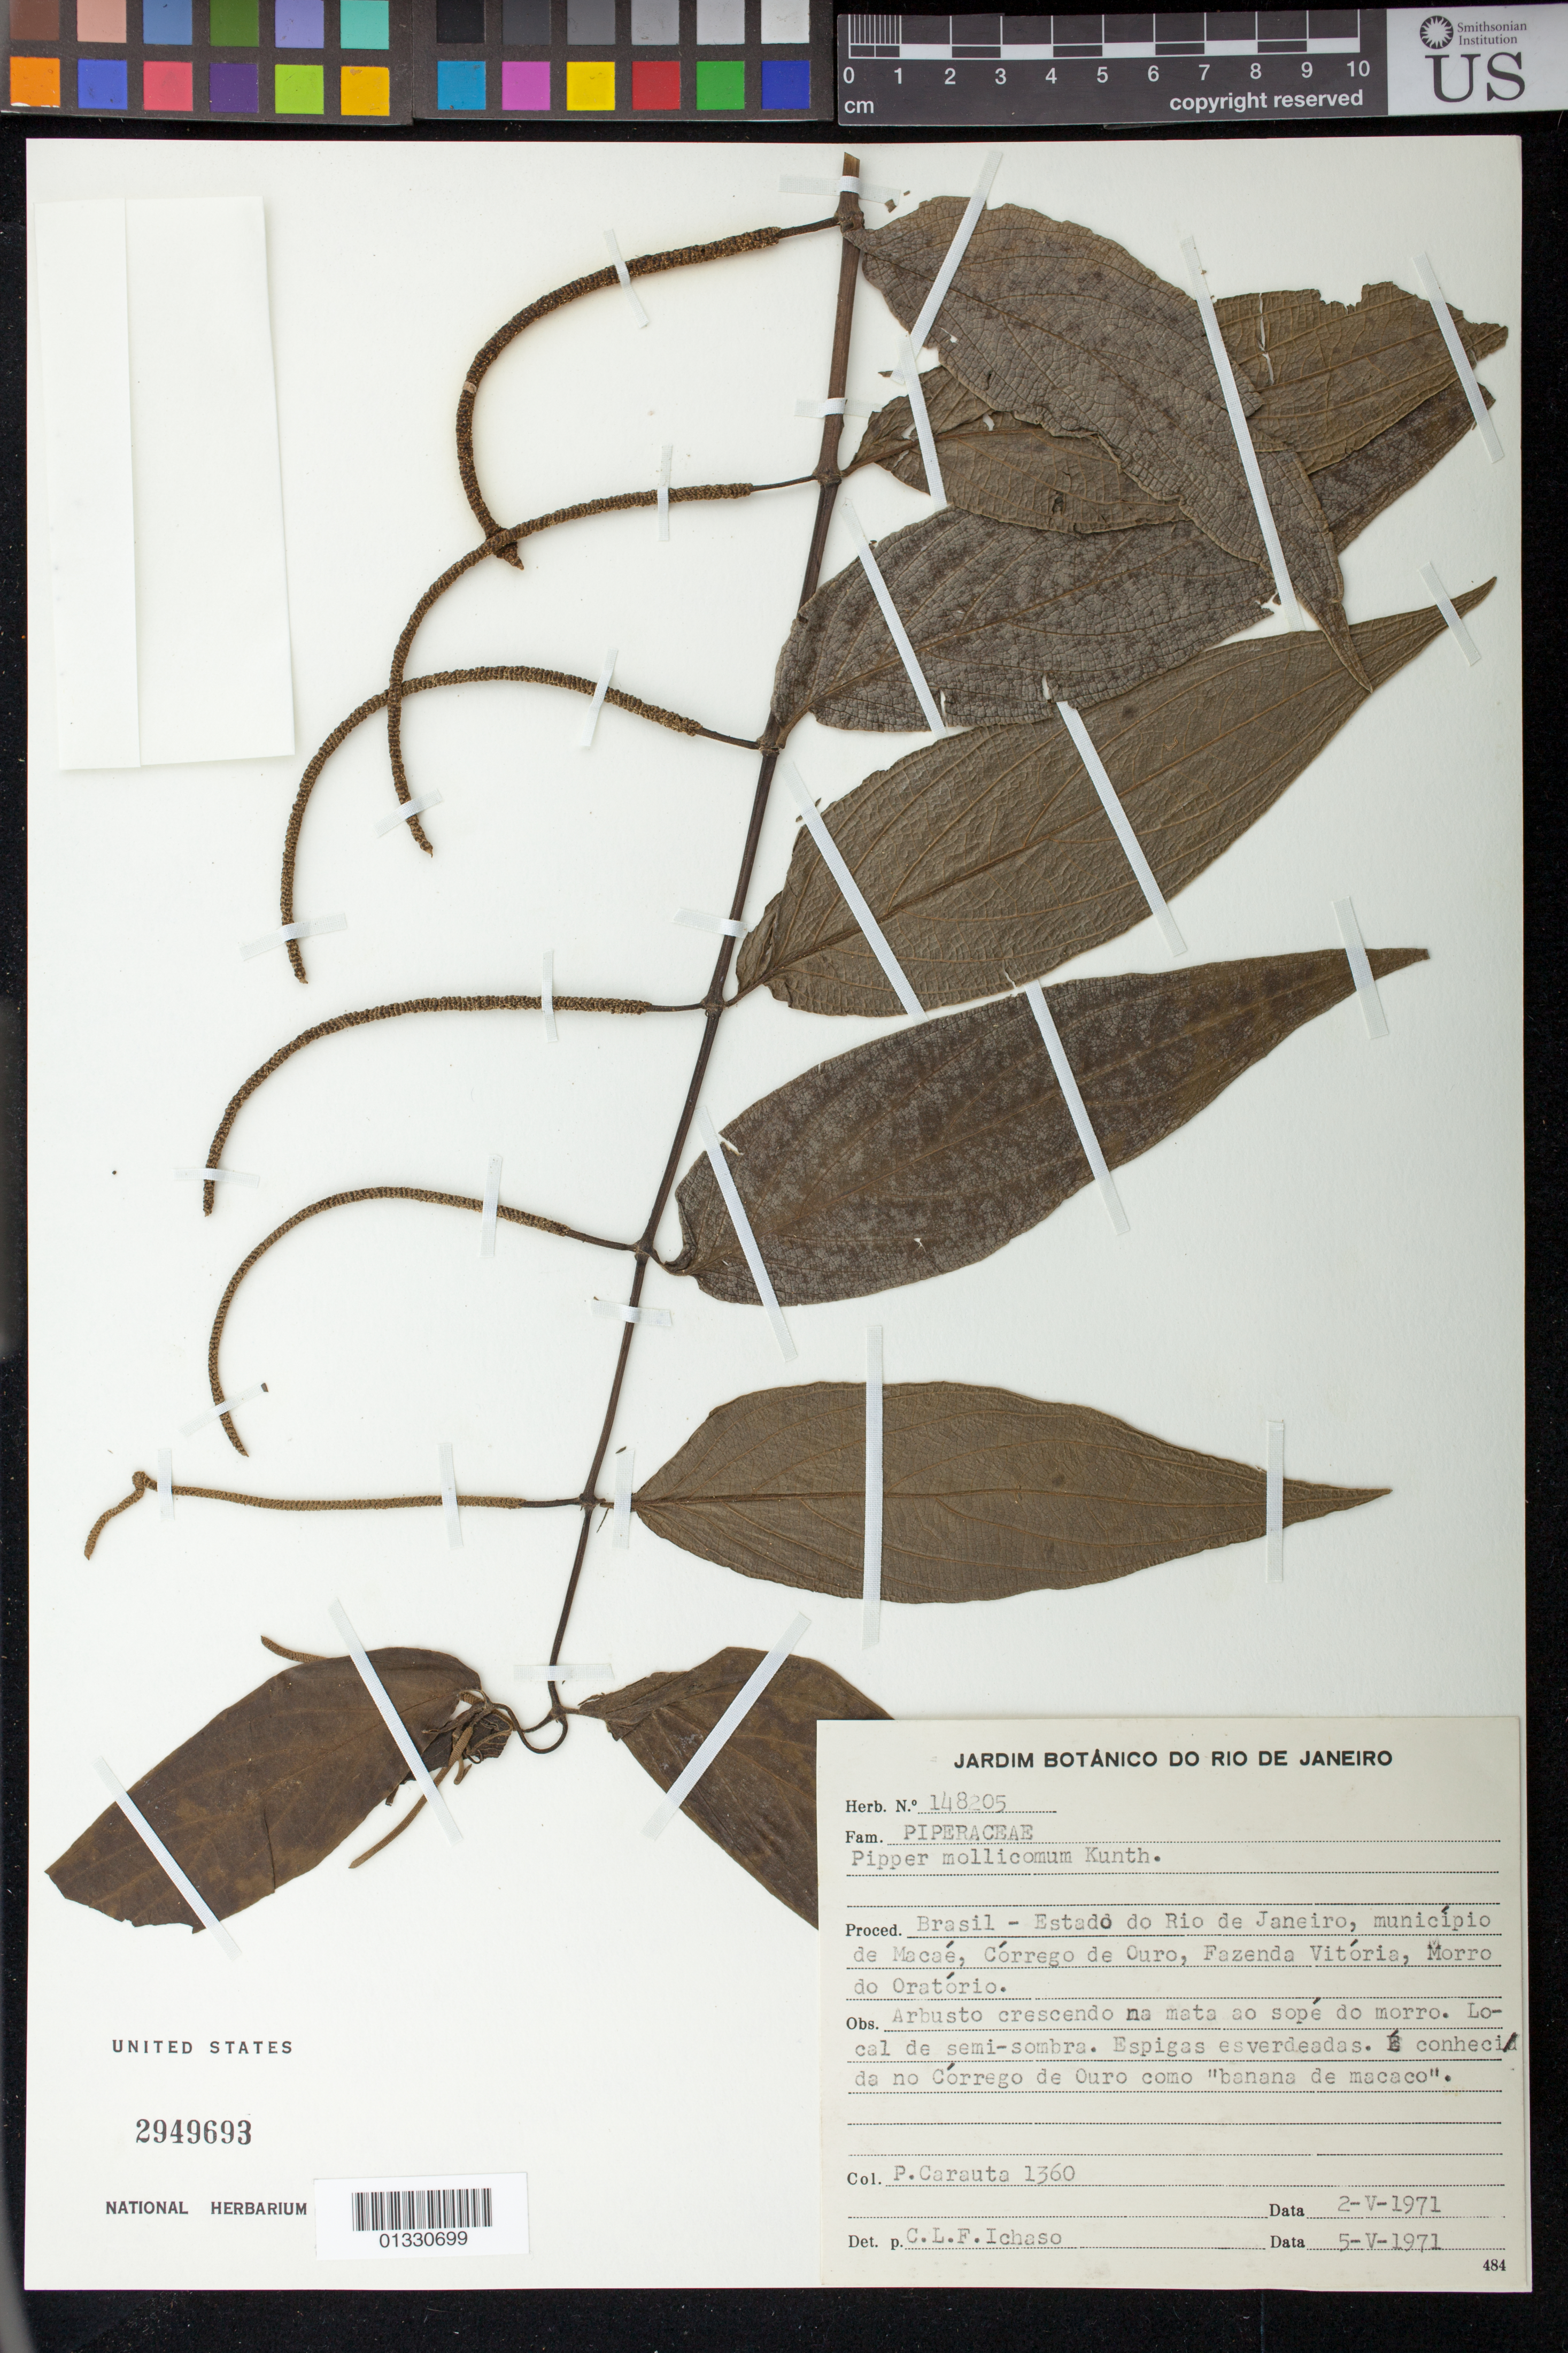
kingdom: Plantae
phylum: Tracheophyta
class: Magnoliopsida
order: Piperales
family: Piperaceae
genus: Piper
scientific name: Piper mollicomum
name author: Kunth ex Steud.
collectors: J. P. P. Carauta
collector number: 1360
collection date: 1971-05-02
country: Brazil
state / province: Rio de Janeiro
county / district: Macaé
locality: Córrego de Ouro, Fazenda Vitória, Morro do Oratório.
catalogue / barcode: US 2949693